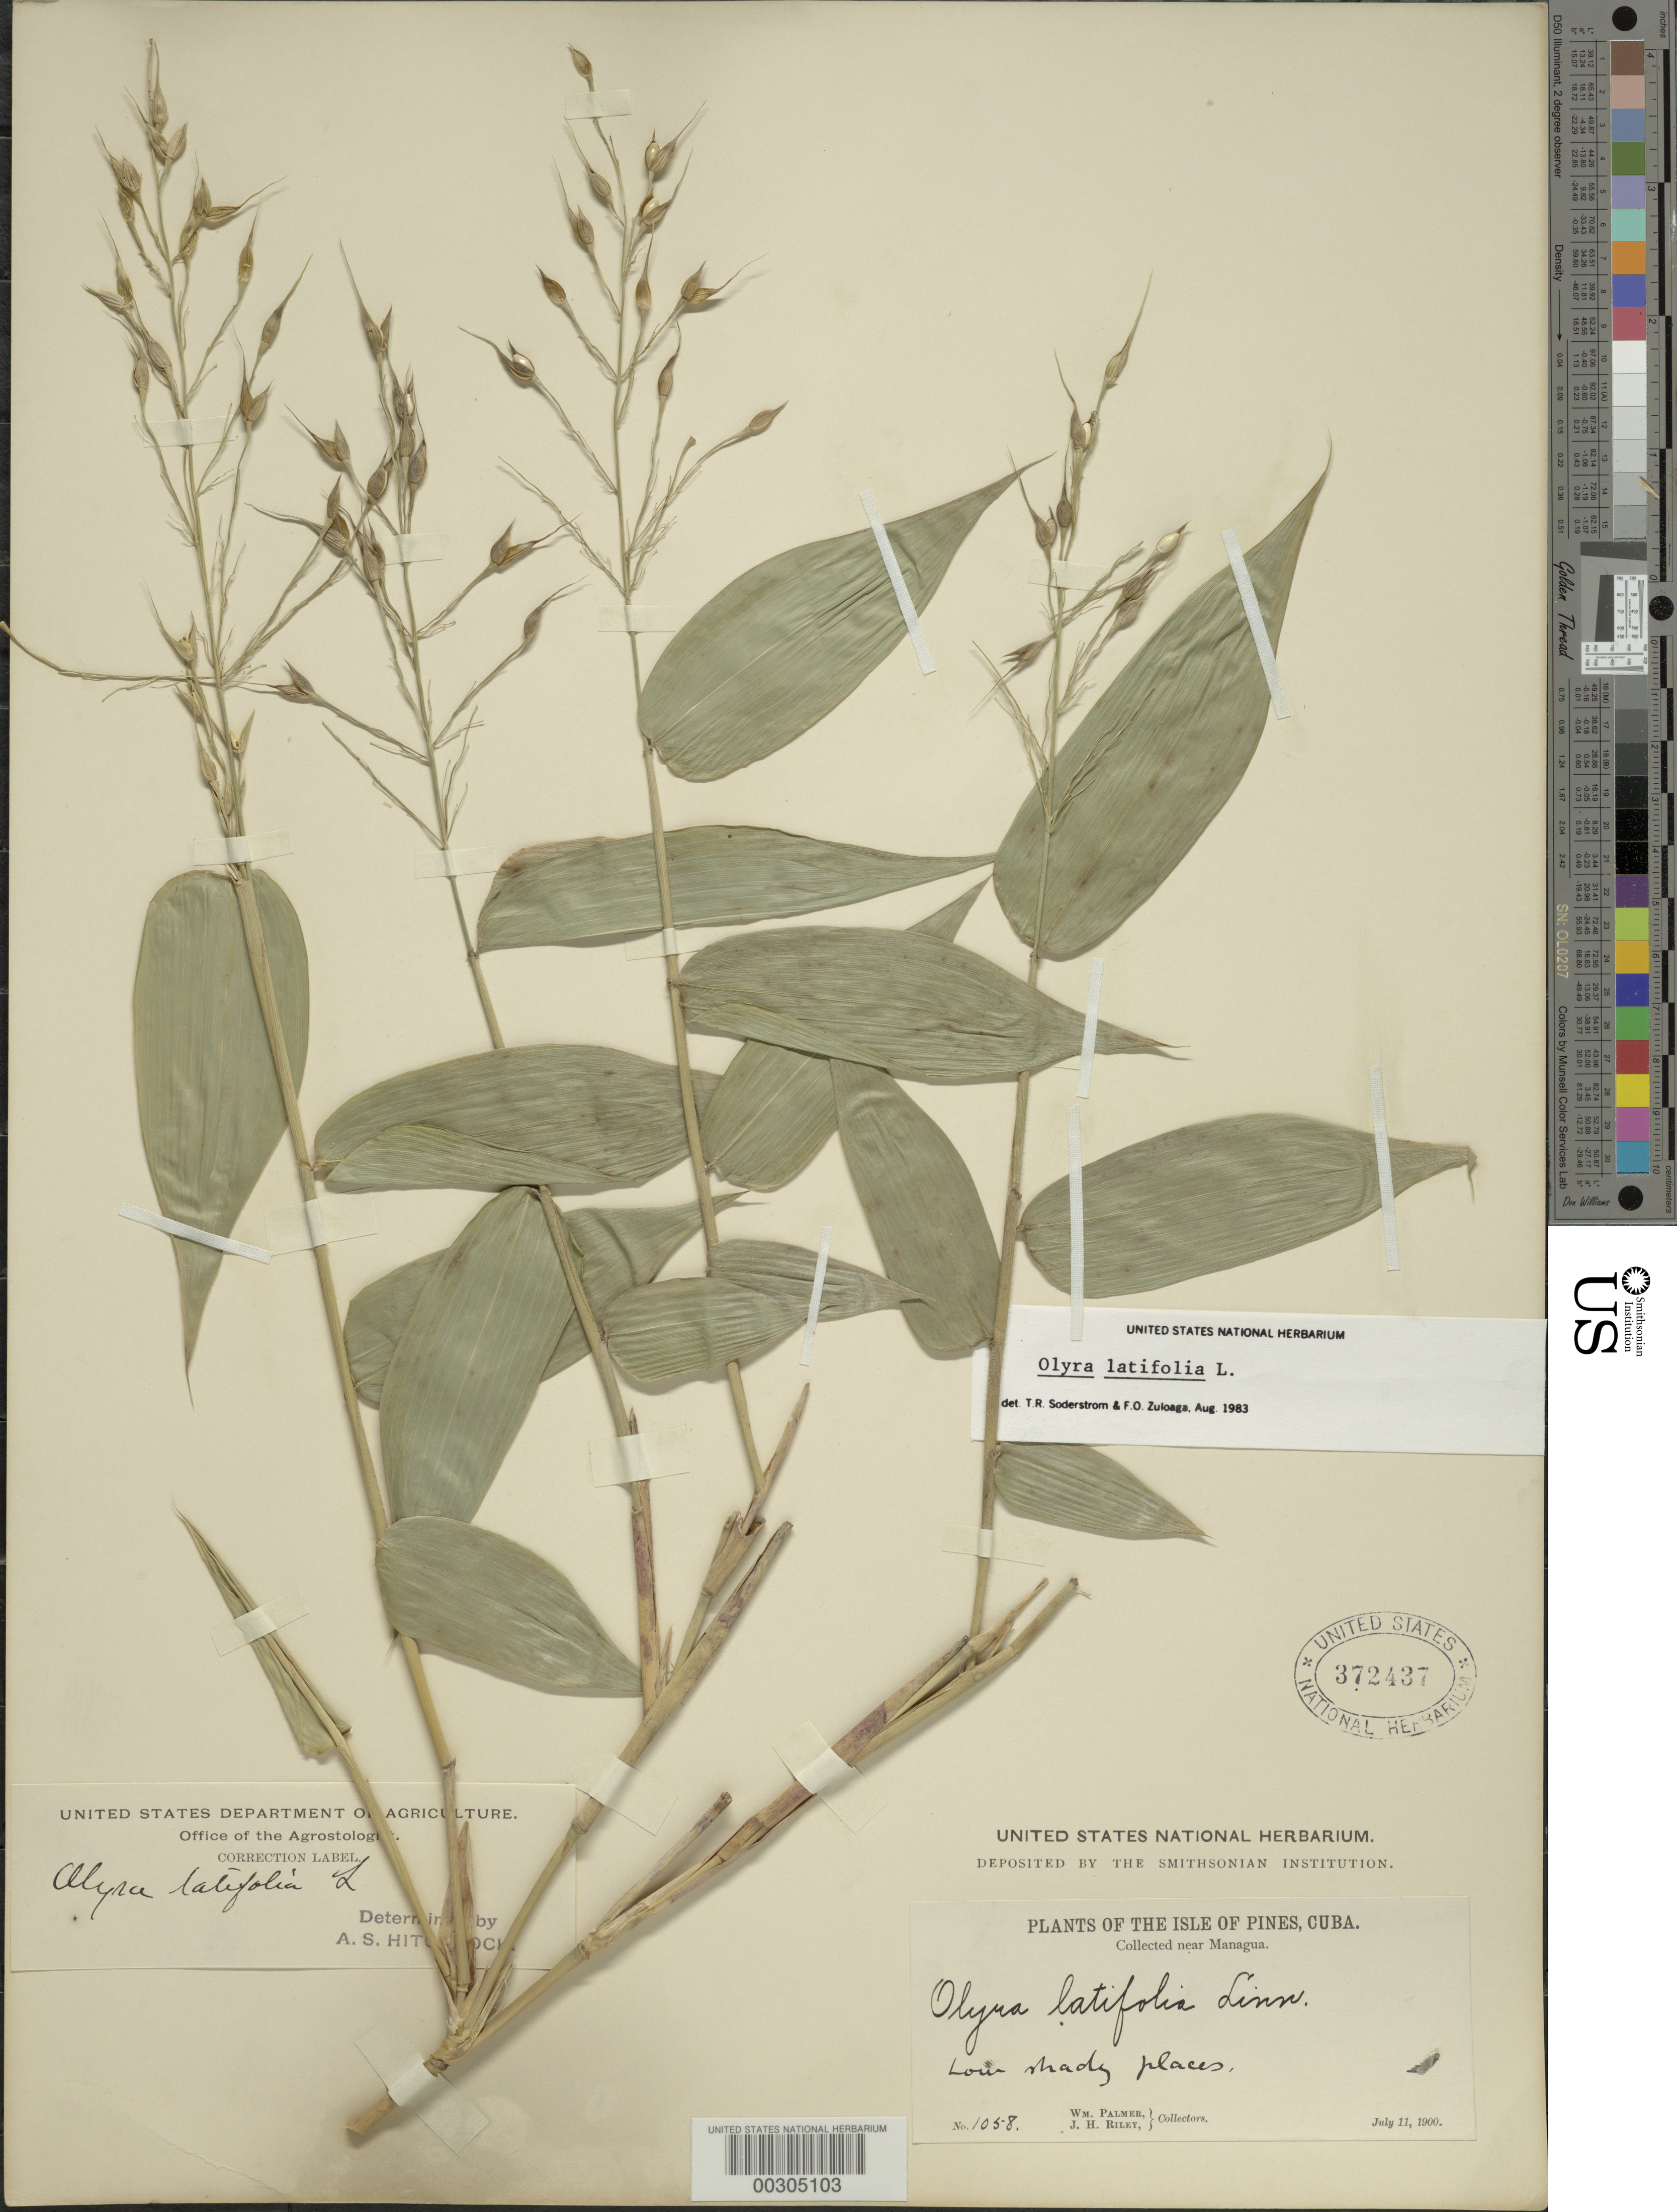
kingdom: Plantae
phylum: Tracheophyta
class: Liliopsida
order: Poales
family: Poaceae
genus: Olyra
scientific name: Olyra latifolia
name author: L.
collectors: W. Palmer & J. H. Riley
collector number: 1058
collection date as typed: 11 Jul 1900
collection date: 1900-07-11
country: Cuba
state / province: Isla de La Juventud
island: Isla de La Juventud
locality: Managua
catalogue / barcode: US 372437